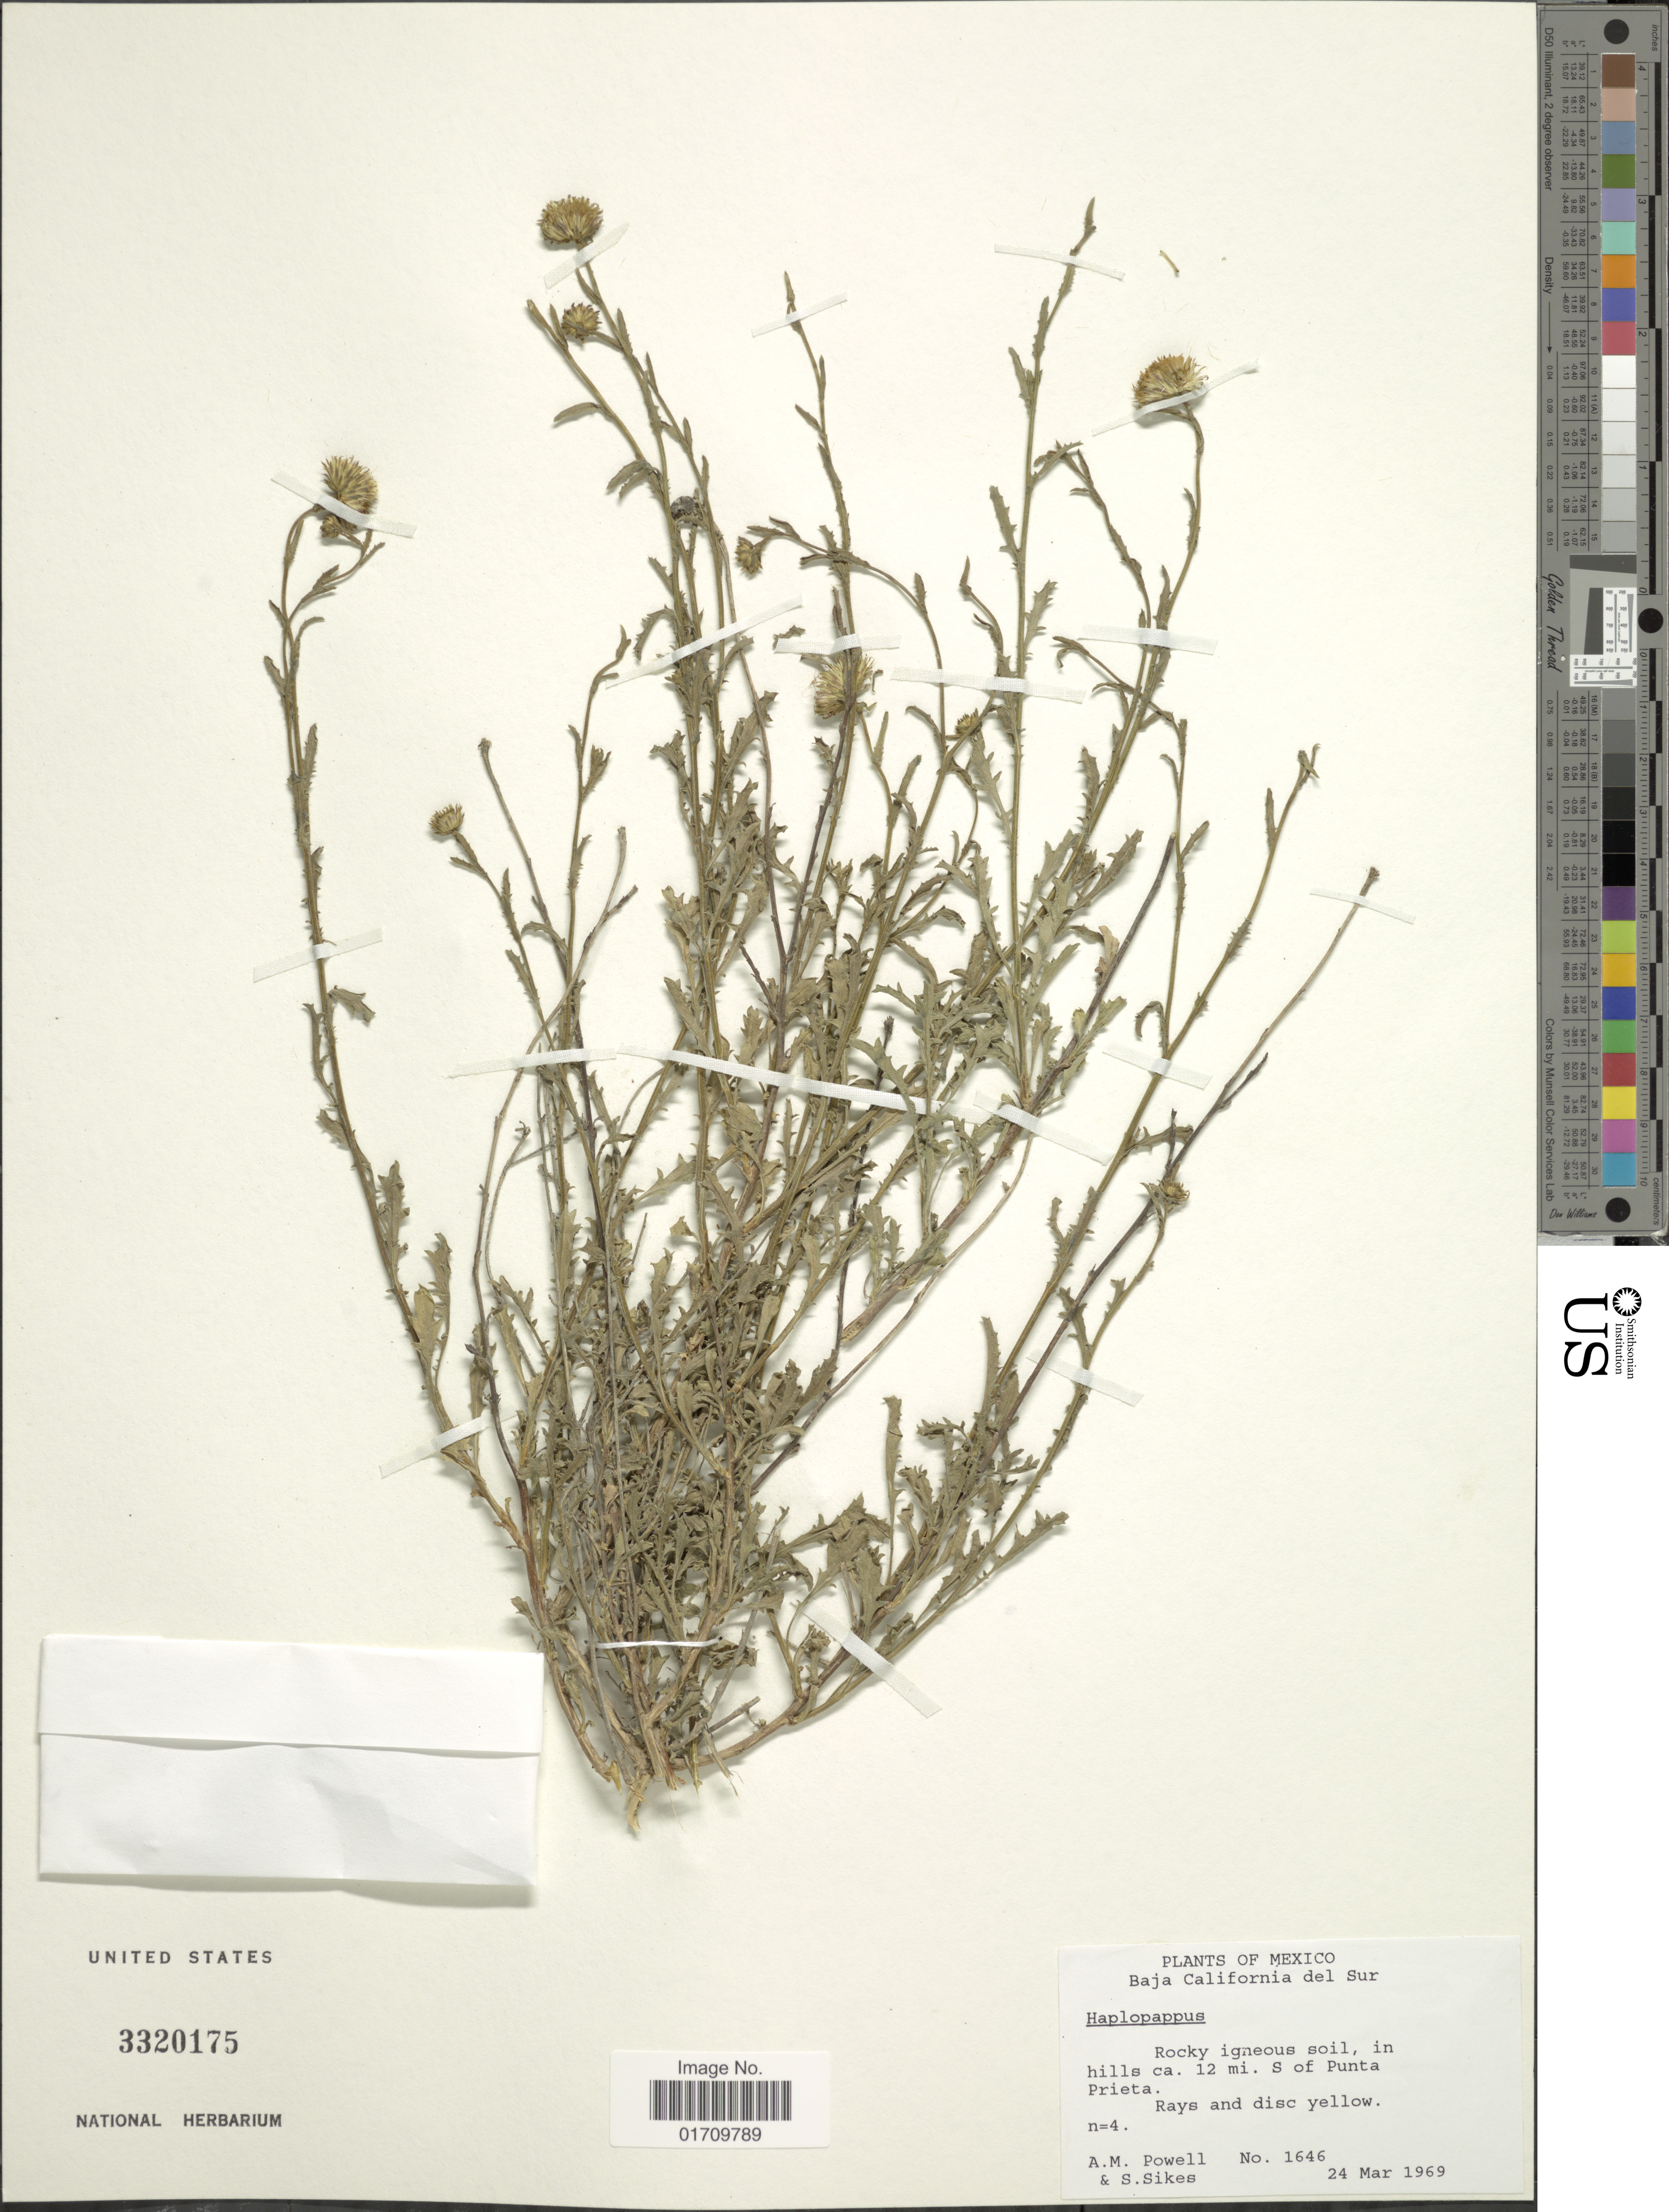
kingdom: Plantae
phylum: Tracheophyta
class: Magnoliopsida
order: Asterales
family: Asteraceae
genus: Machaeranthera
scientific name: Machaeranthera sp.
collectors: A. M. Powell & S. Sikes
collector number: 1646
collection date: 1969-03-24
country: Mexico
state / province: Baja California Sur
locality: Baja California del Sur, hills ca 12 mi. S of Punta Prieta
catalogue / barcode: US 3320175